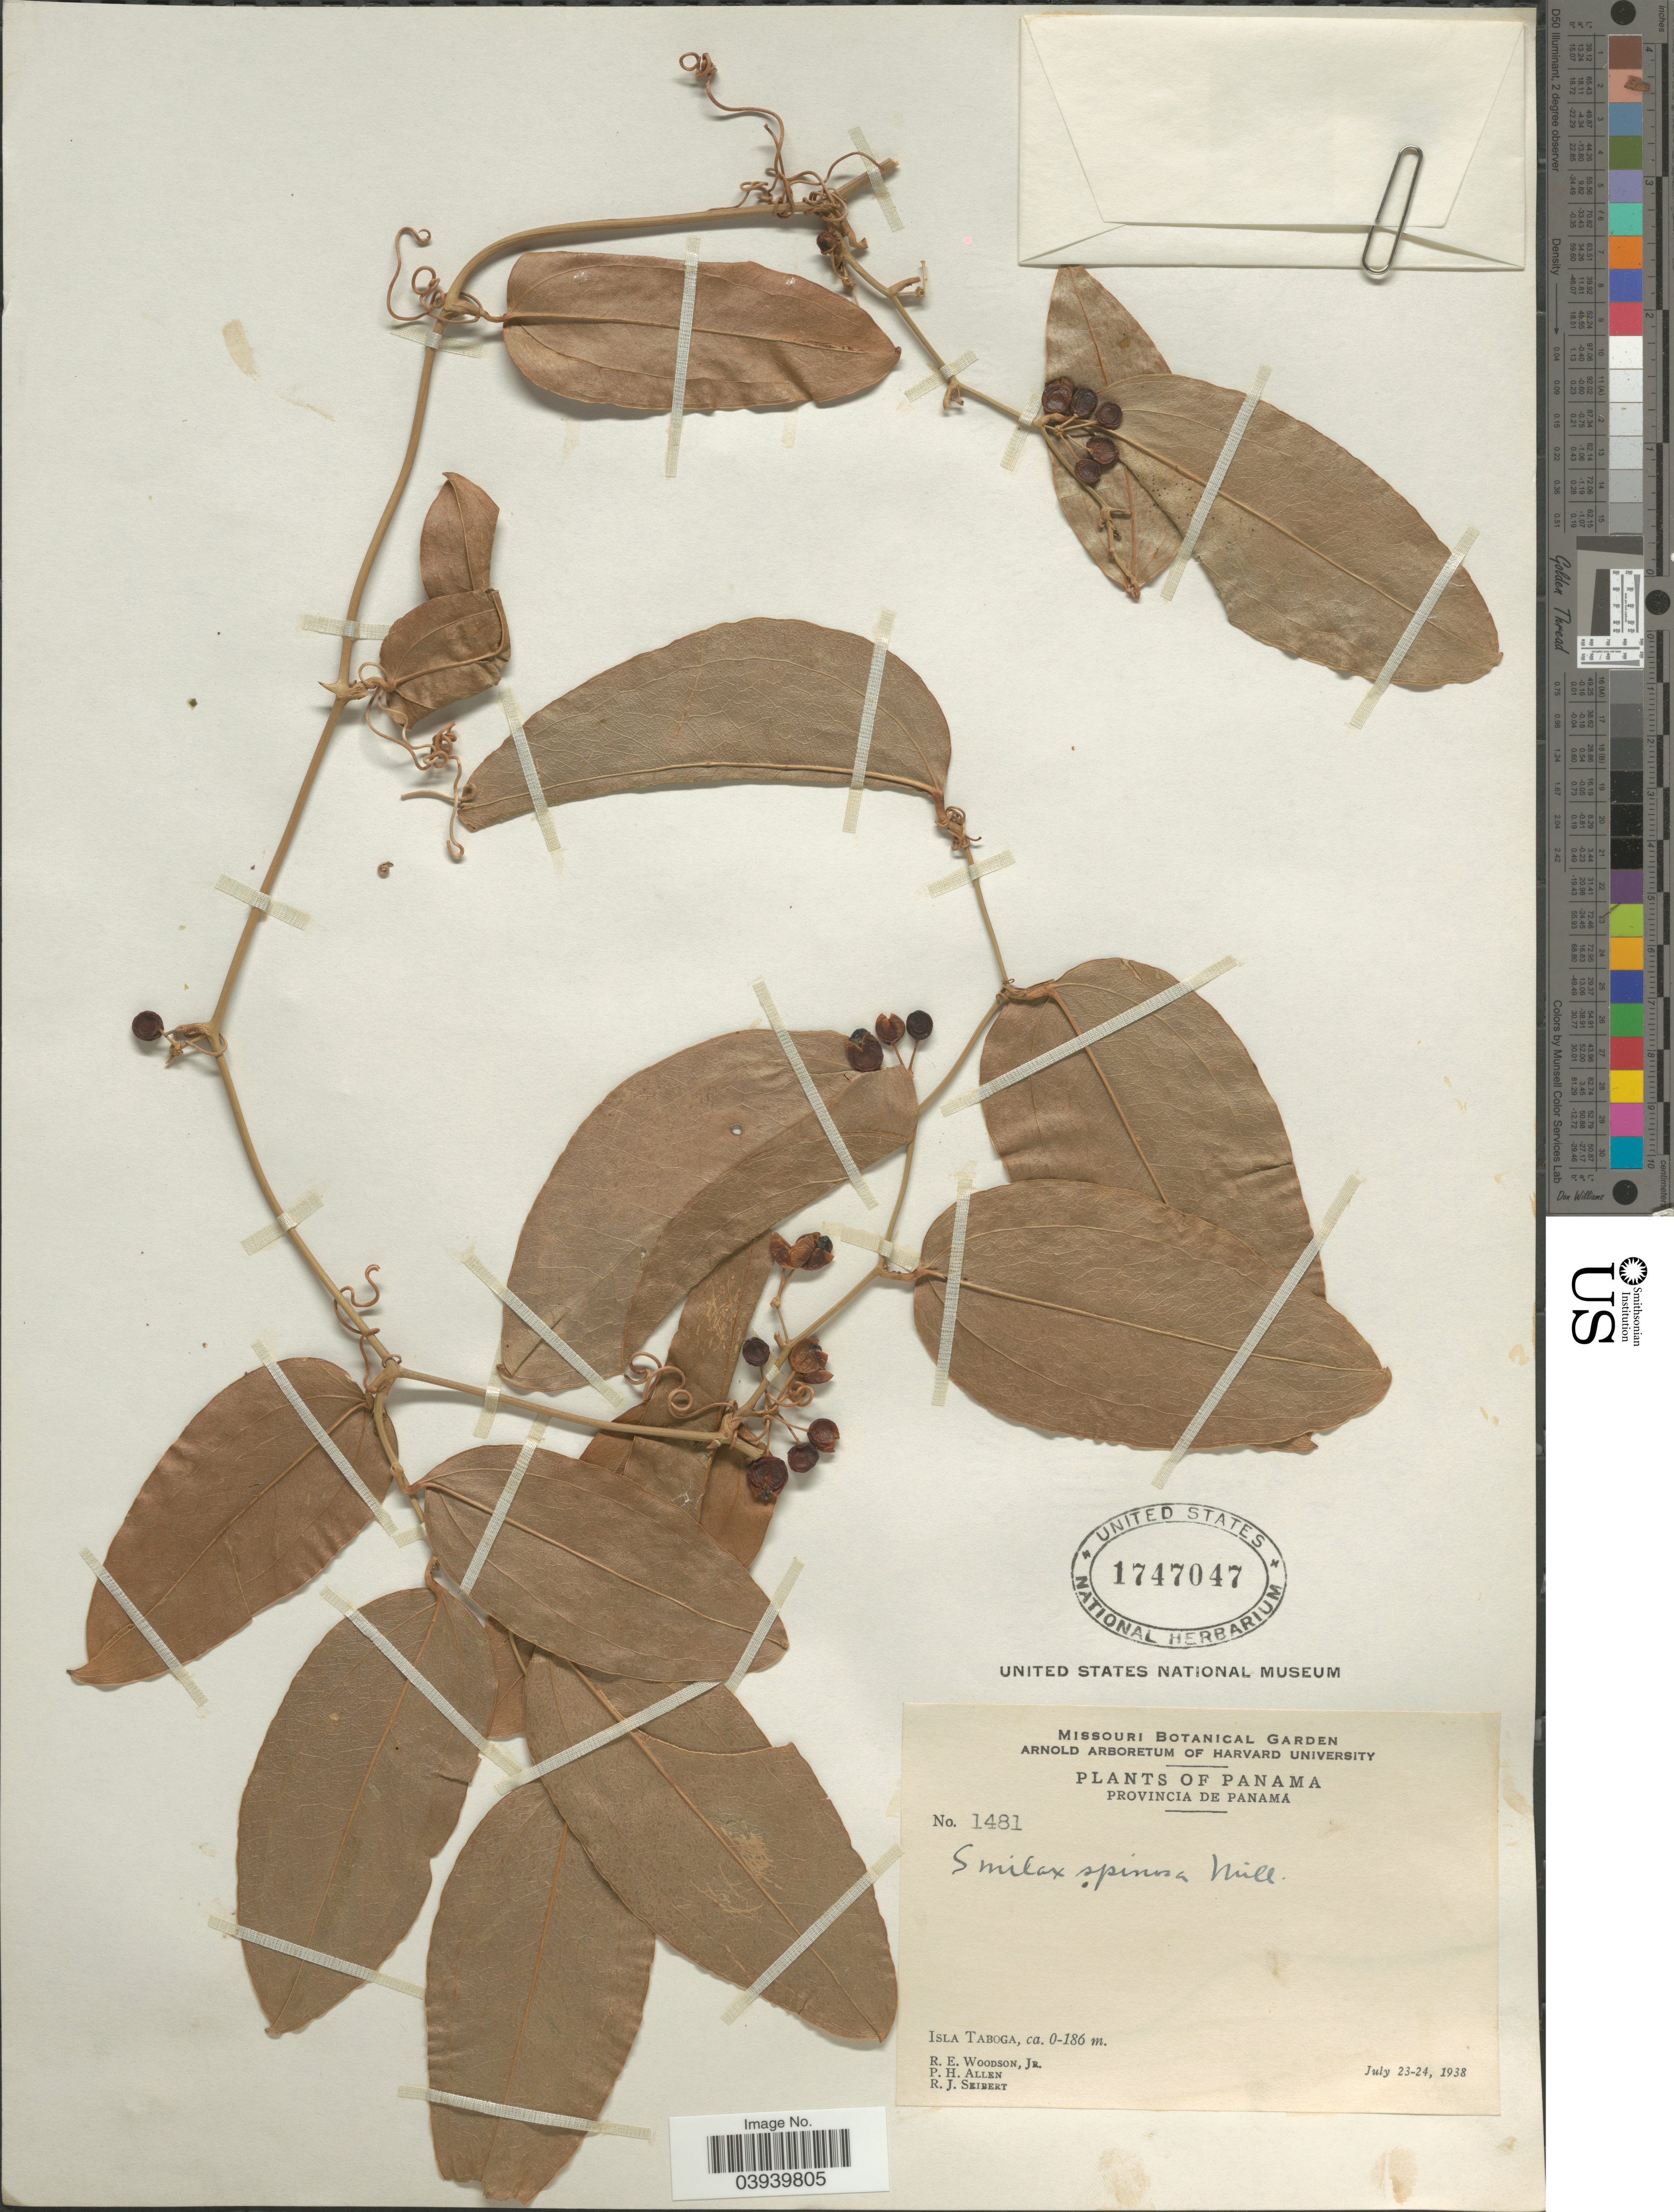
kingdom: Plantae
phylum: Tracheophyta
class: Liliopsida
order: Liliales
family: Smilacaceae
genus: Smilax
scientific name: Smilax spinosa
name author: Mill.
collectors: R. E. Woodson, P. H. Allen & R. J. Seibert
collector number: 1481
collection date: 1938-07-23/1938-07-24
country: Panama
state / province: Panamá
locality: Isla Taboga.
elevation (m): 0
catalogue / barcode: US 1747047